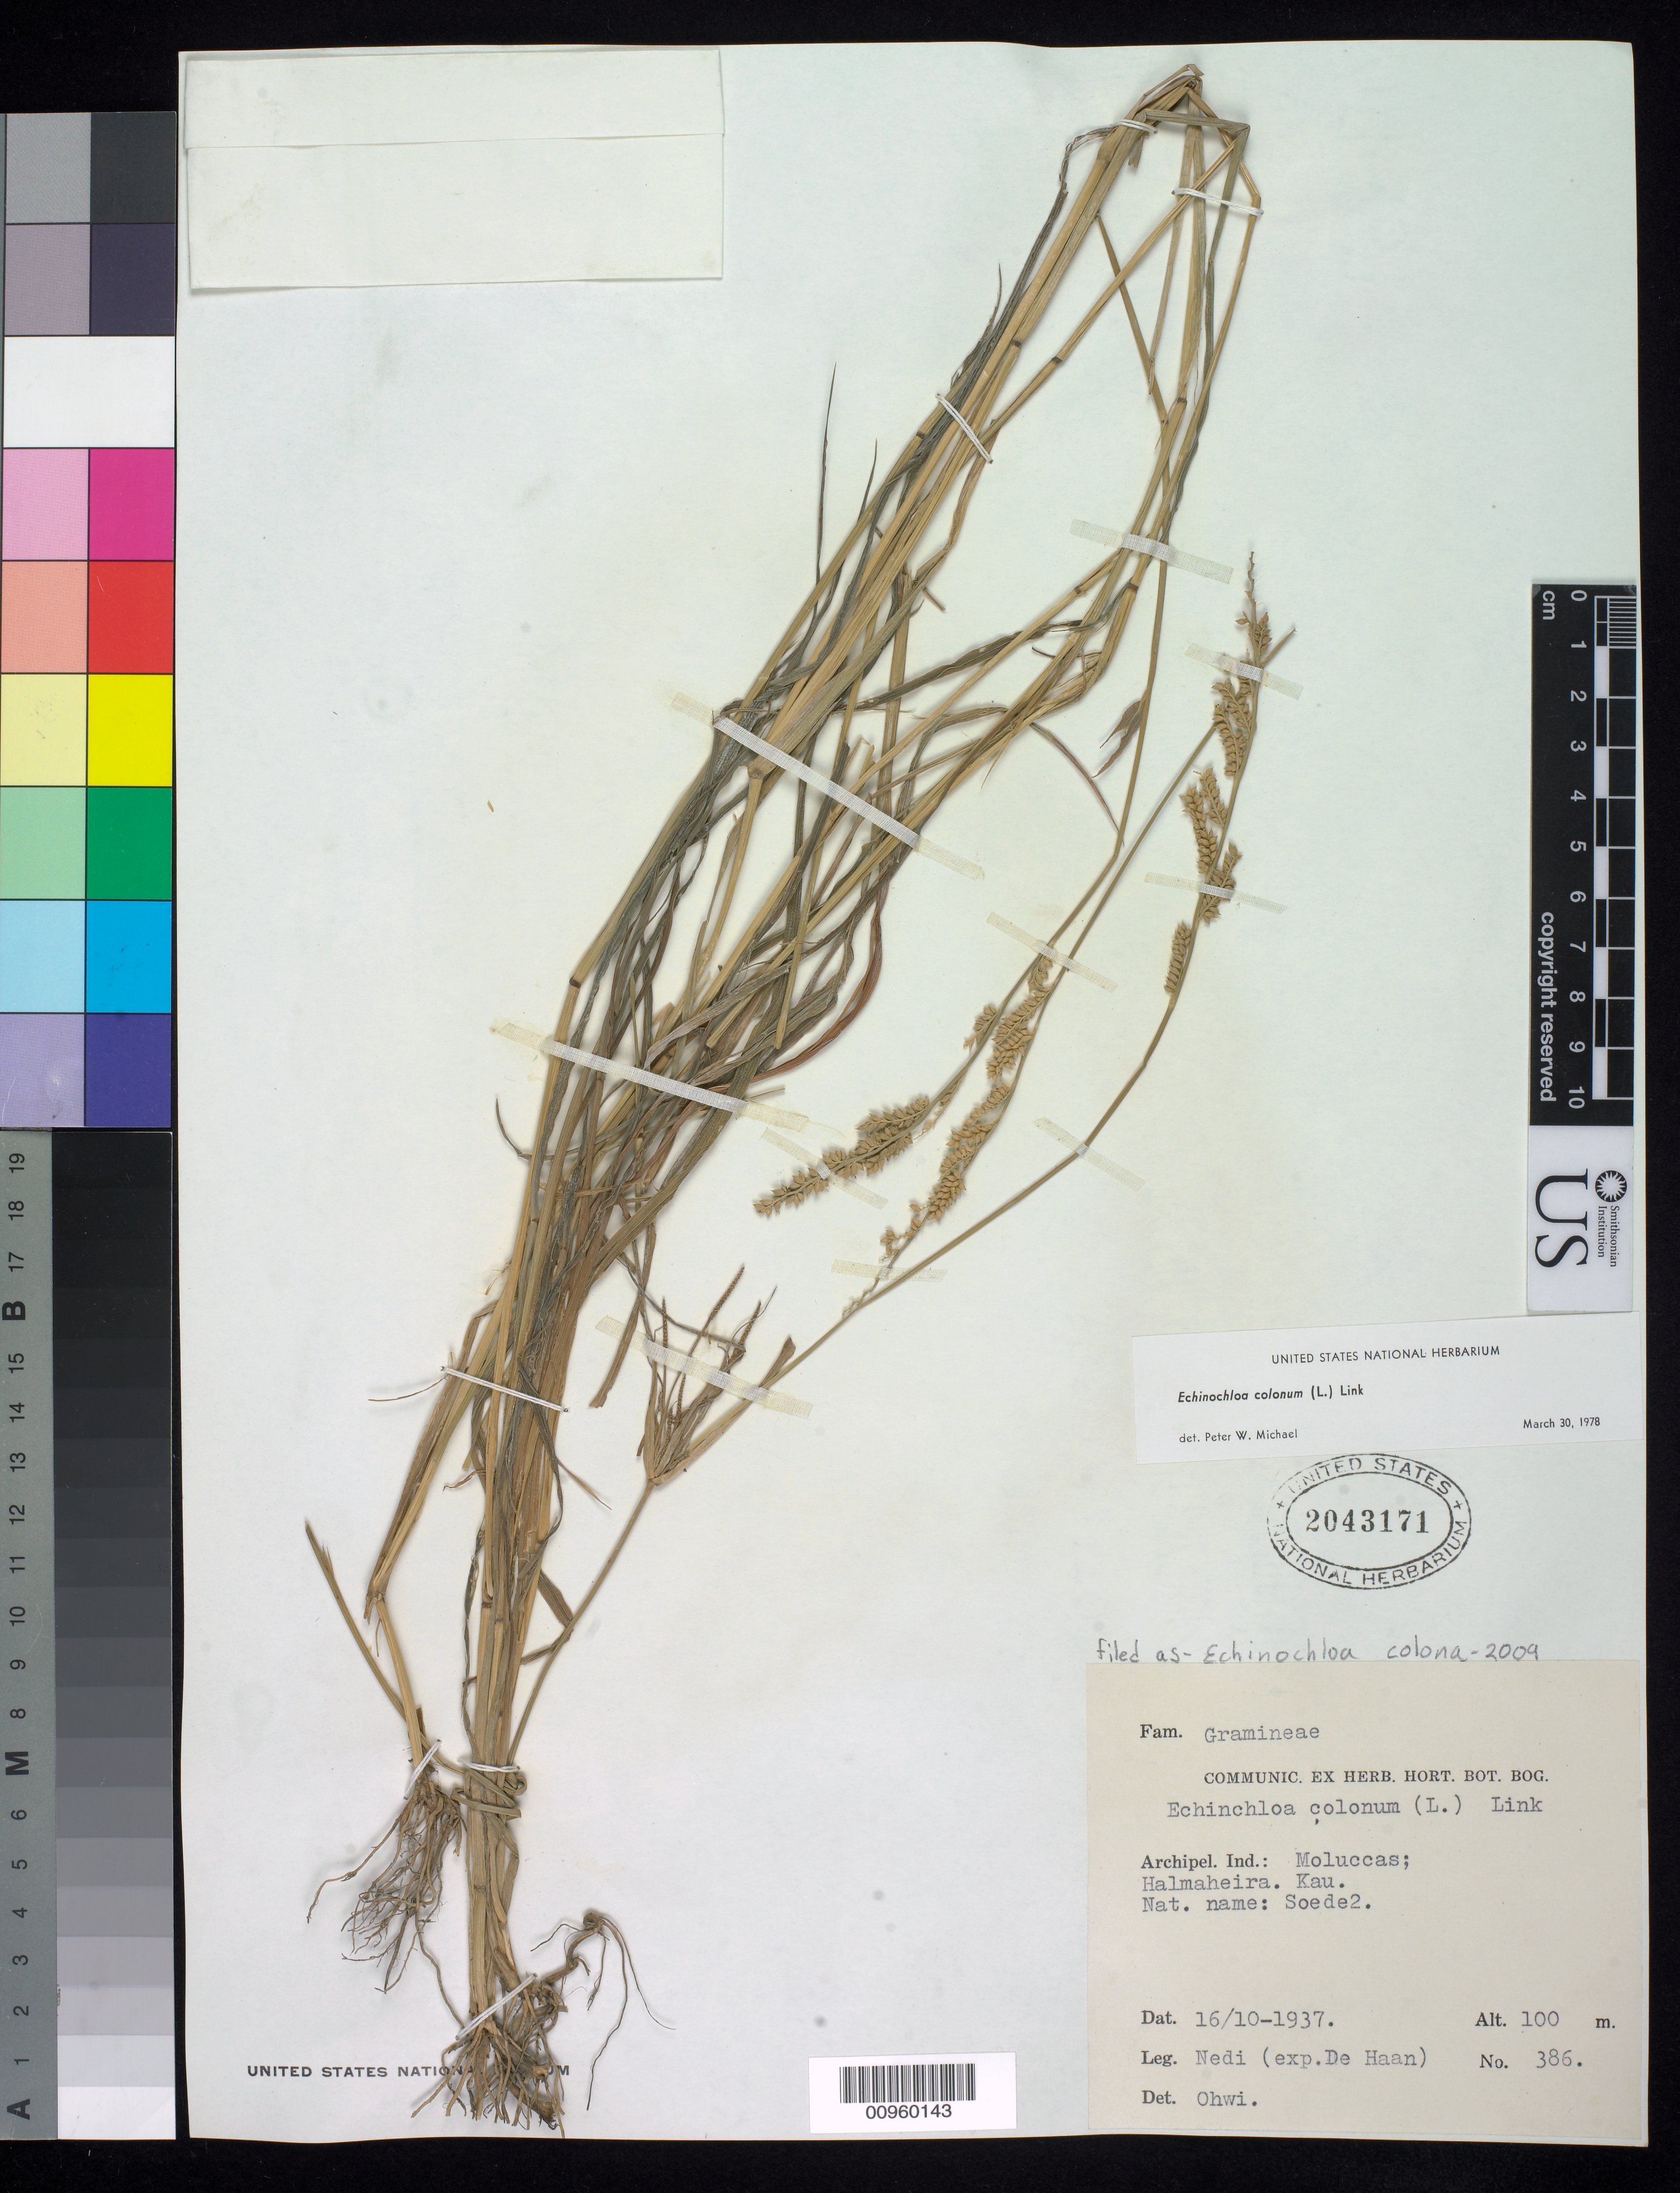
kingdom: Plantae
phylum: Tracheophyta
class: Liliopsida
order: Poales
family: Poaceae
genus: Echinochloa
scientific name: Echinochloa colona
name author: (L.) Link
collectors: Nedi,--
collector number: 386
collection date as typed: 16 Oct 1937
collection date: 1937-10-16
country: Indonesia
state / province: Maluku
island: Halmahera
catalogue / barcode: US 2043171